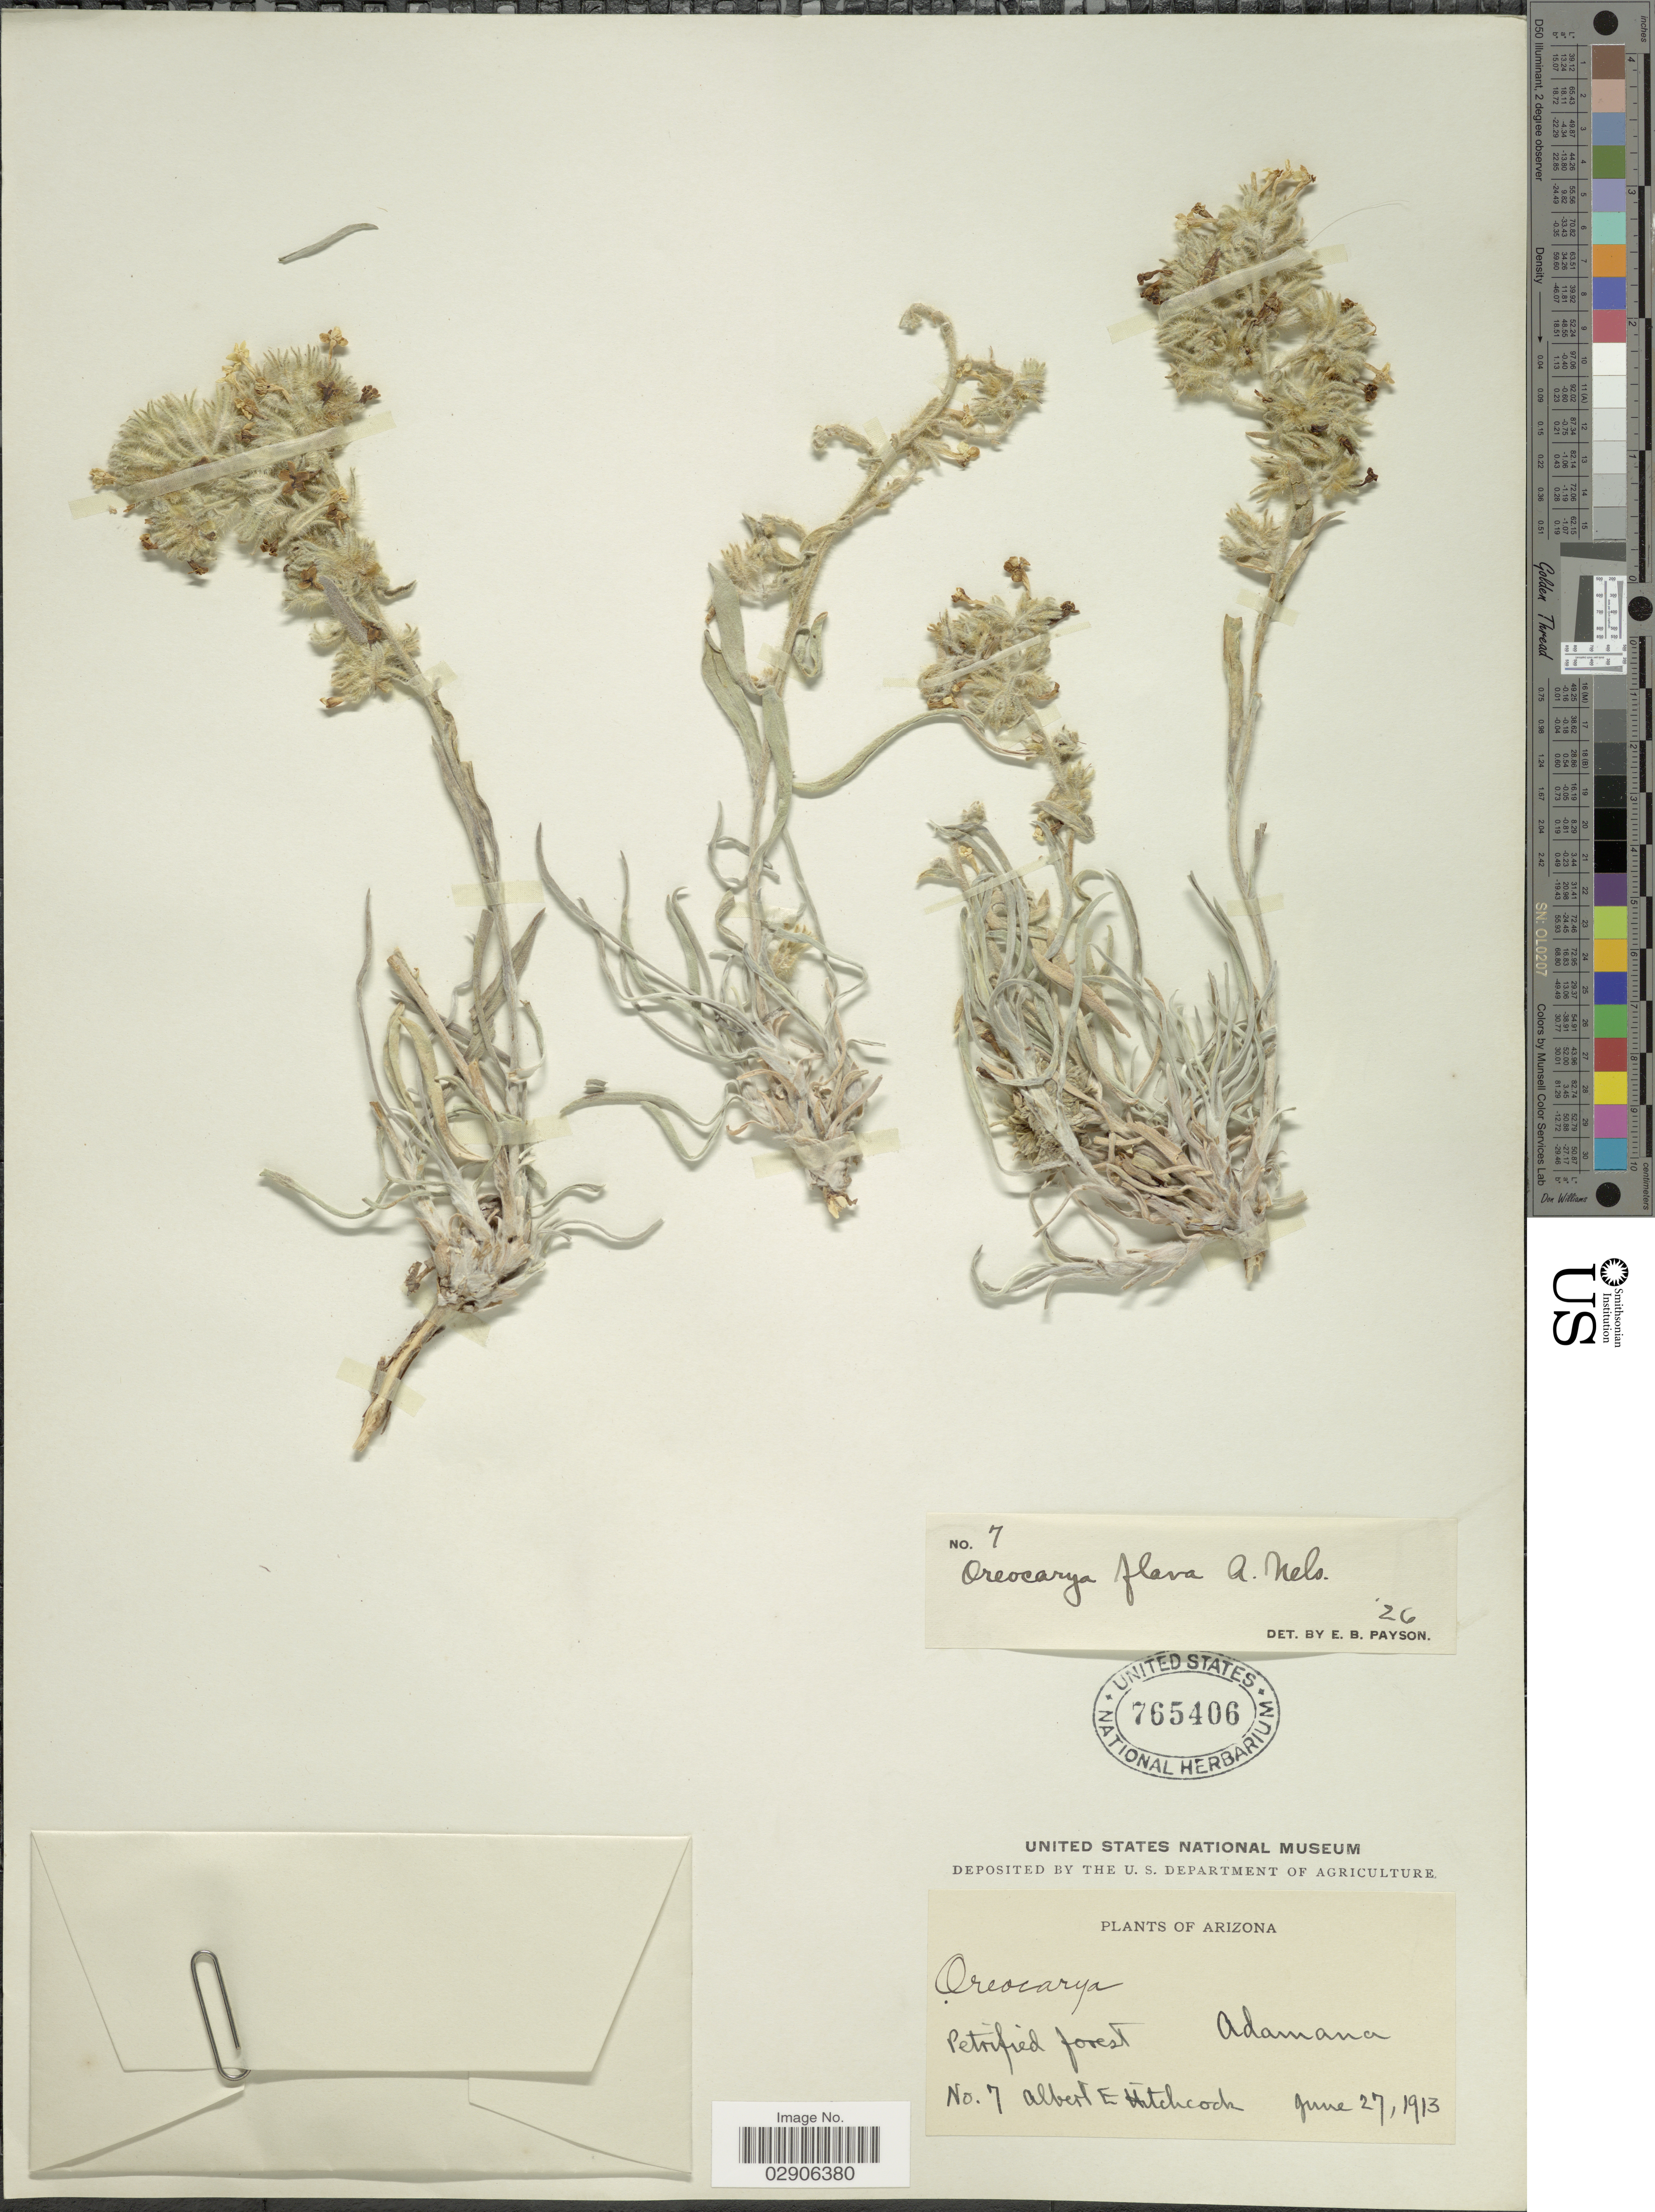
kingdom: Plantae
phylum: Tracheophyta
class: Magnoliopsida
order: Boraginales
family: Boraginaceae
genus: Oreocarya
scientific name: Oreocarya flava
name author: A. Nelson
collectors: A. Hitchcock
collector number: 7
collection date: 1913-06-27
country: United States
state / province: Arizona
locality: Petrified Forest. Adamana.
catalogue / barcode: US 765406